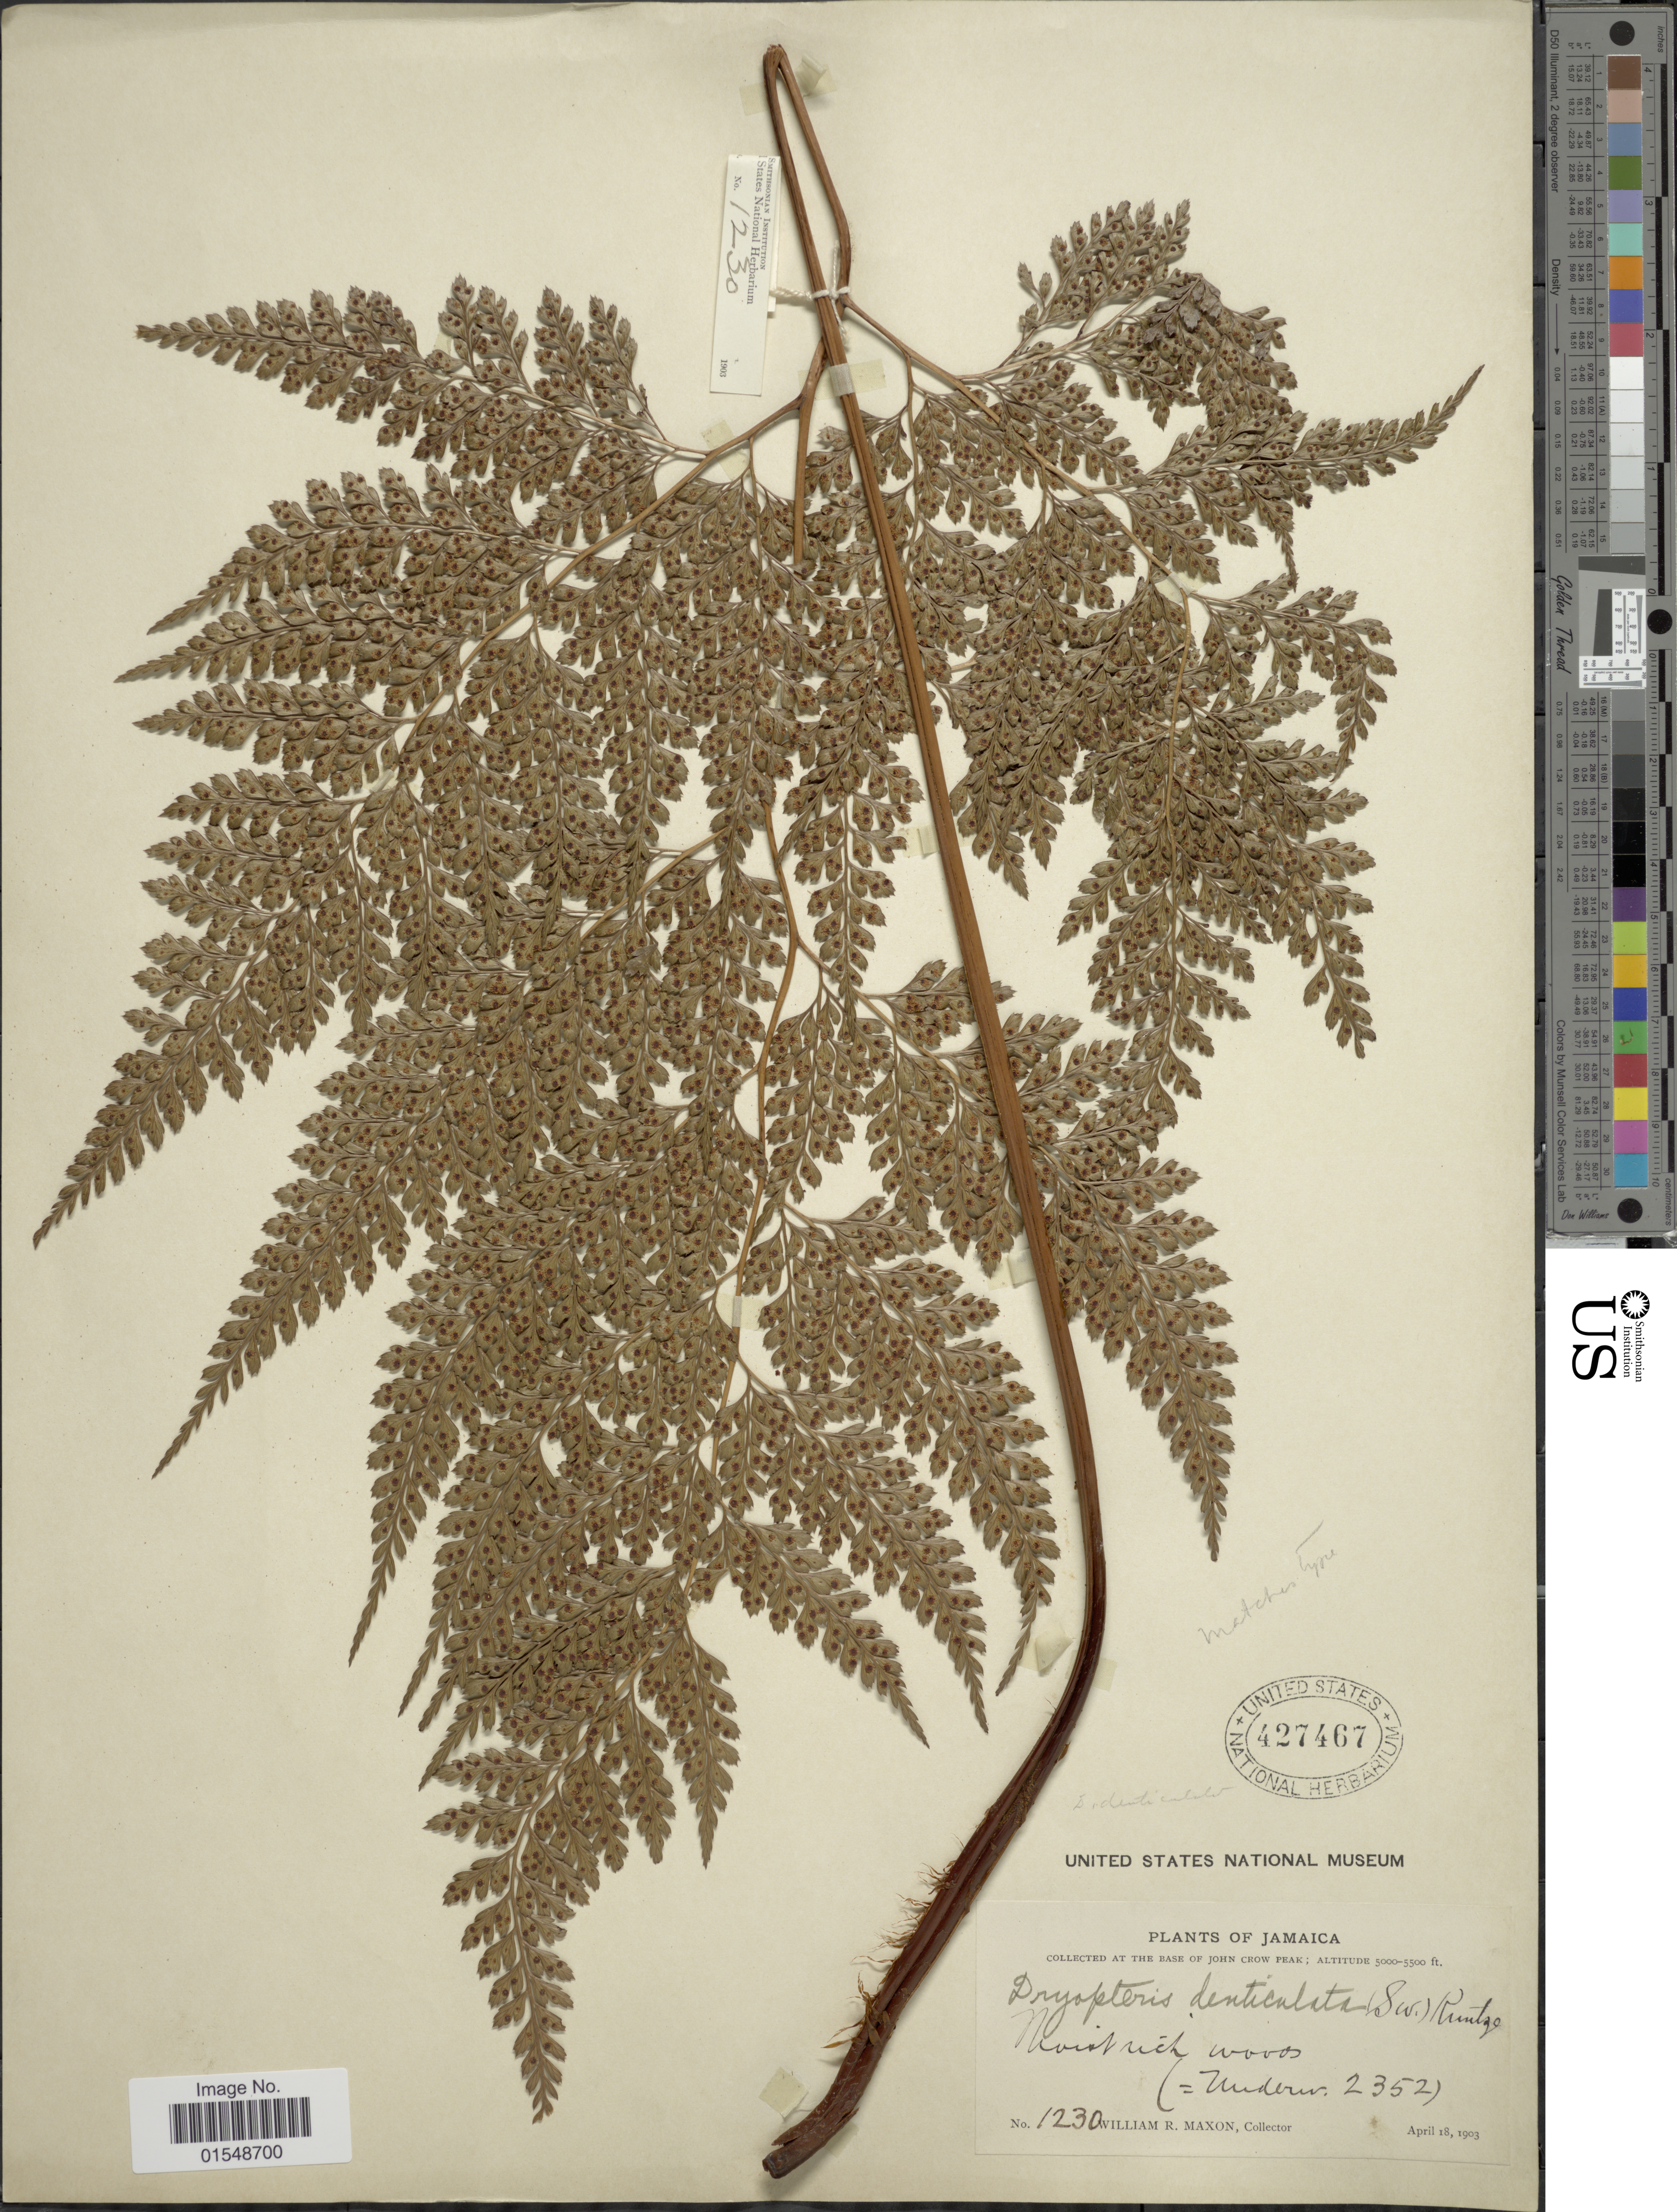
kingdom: Plantae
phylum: Tracheophyta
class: Polypodiopsida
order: Polypodiales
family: Dryopteridaceae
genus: Arachniodes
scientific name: Arachniodes denticulata var. denticulata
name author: (Sw.) Ching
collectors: W. R. Maxon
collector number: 1230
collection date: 1903-04-18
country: Jamaica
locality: Base of John Crow Peak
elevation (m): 1524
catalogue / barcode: US 427467